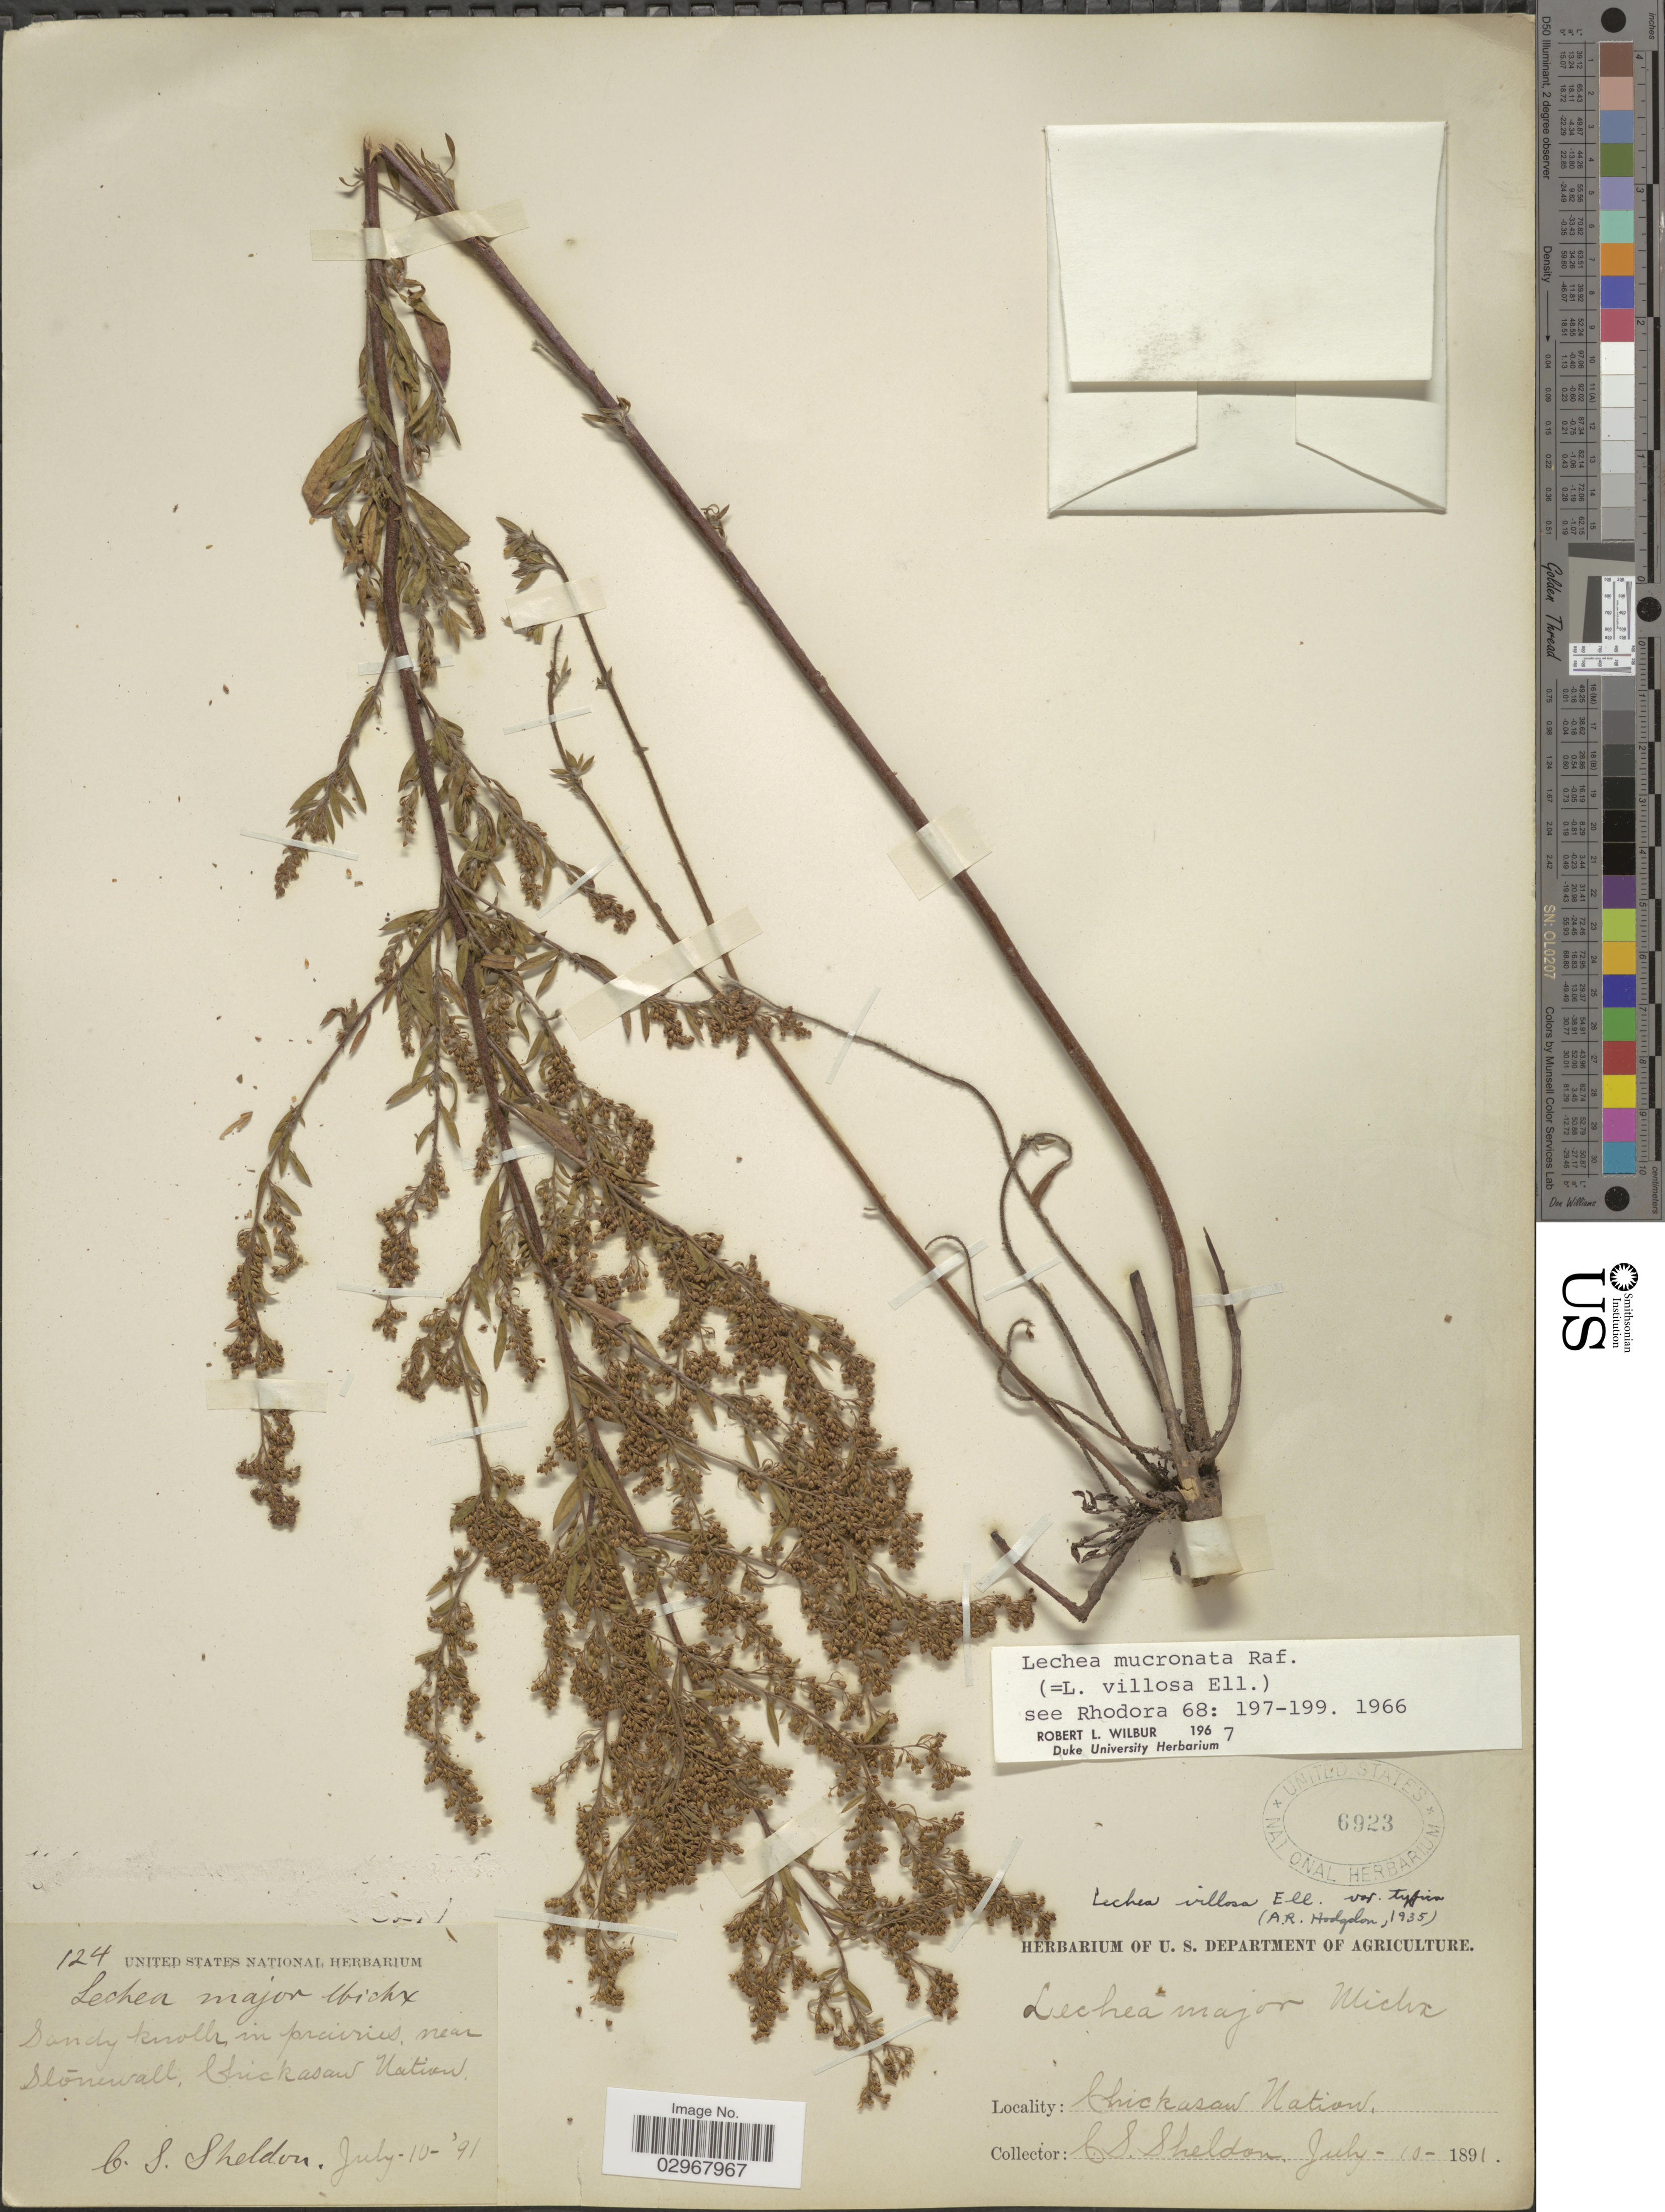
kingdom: Plantae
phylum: Tracheophyta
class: Magnoliopsida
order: Malvales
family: Cistaceae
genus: Lechea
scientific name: Lechea mucronata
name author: Raf.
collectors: C. S. Sheldon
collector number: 124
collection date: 1891-07-10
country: United States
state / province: Oklahoma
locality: Near Stonewall, Chickasaw Nation.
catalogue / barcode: US 6923